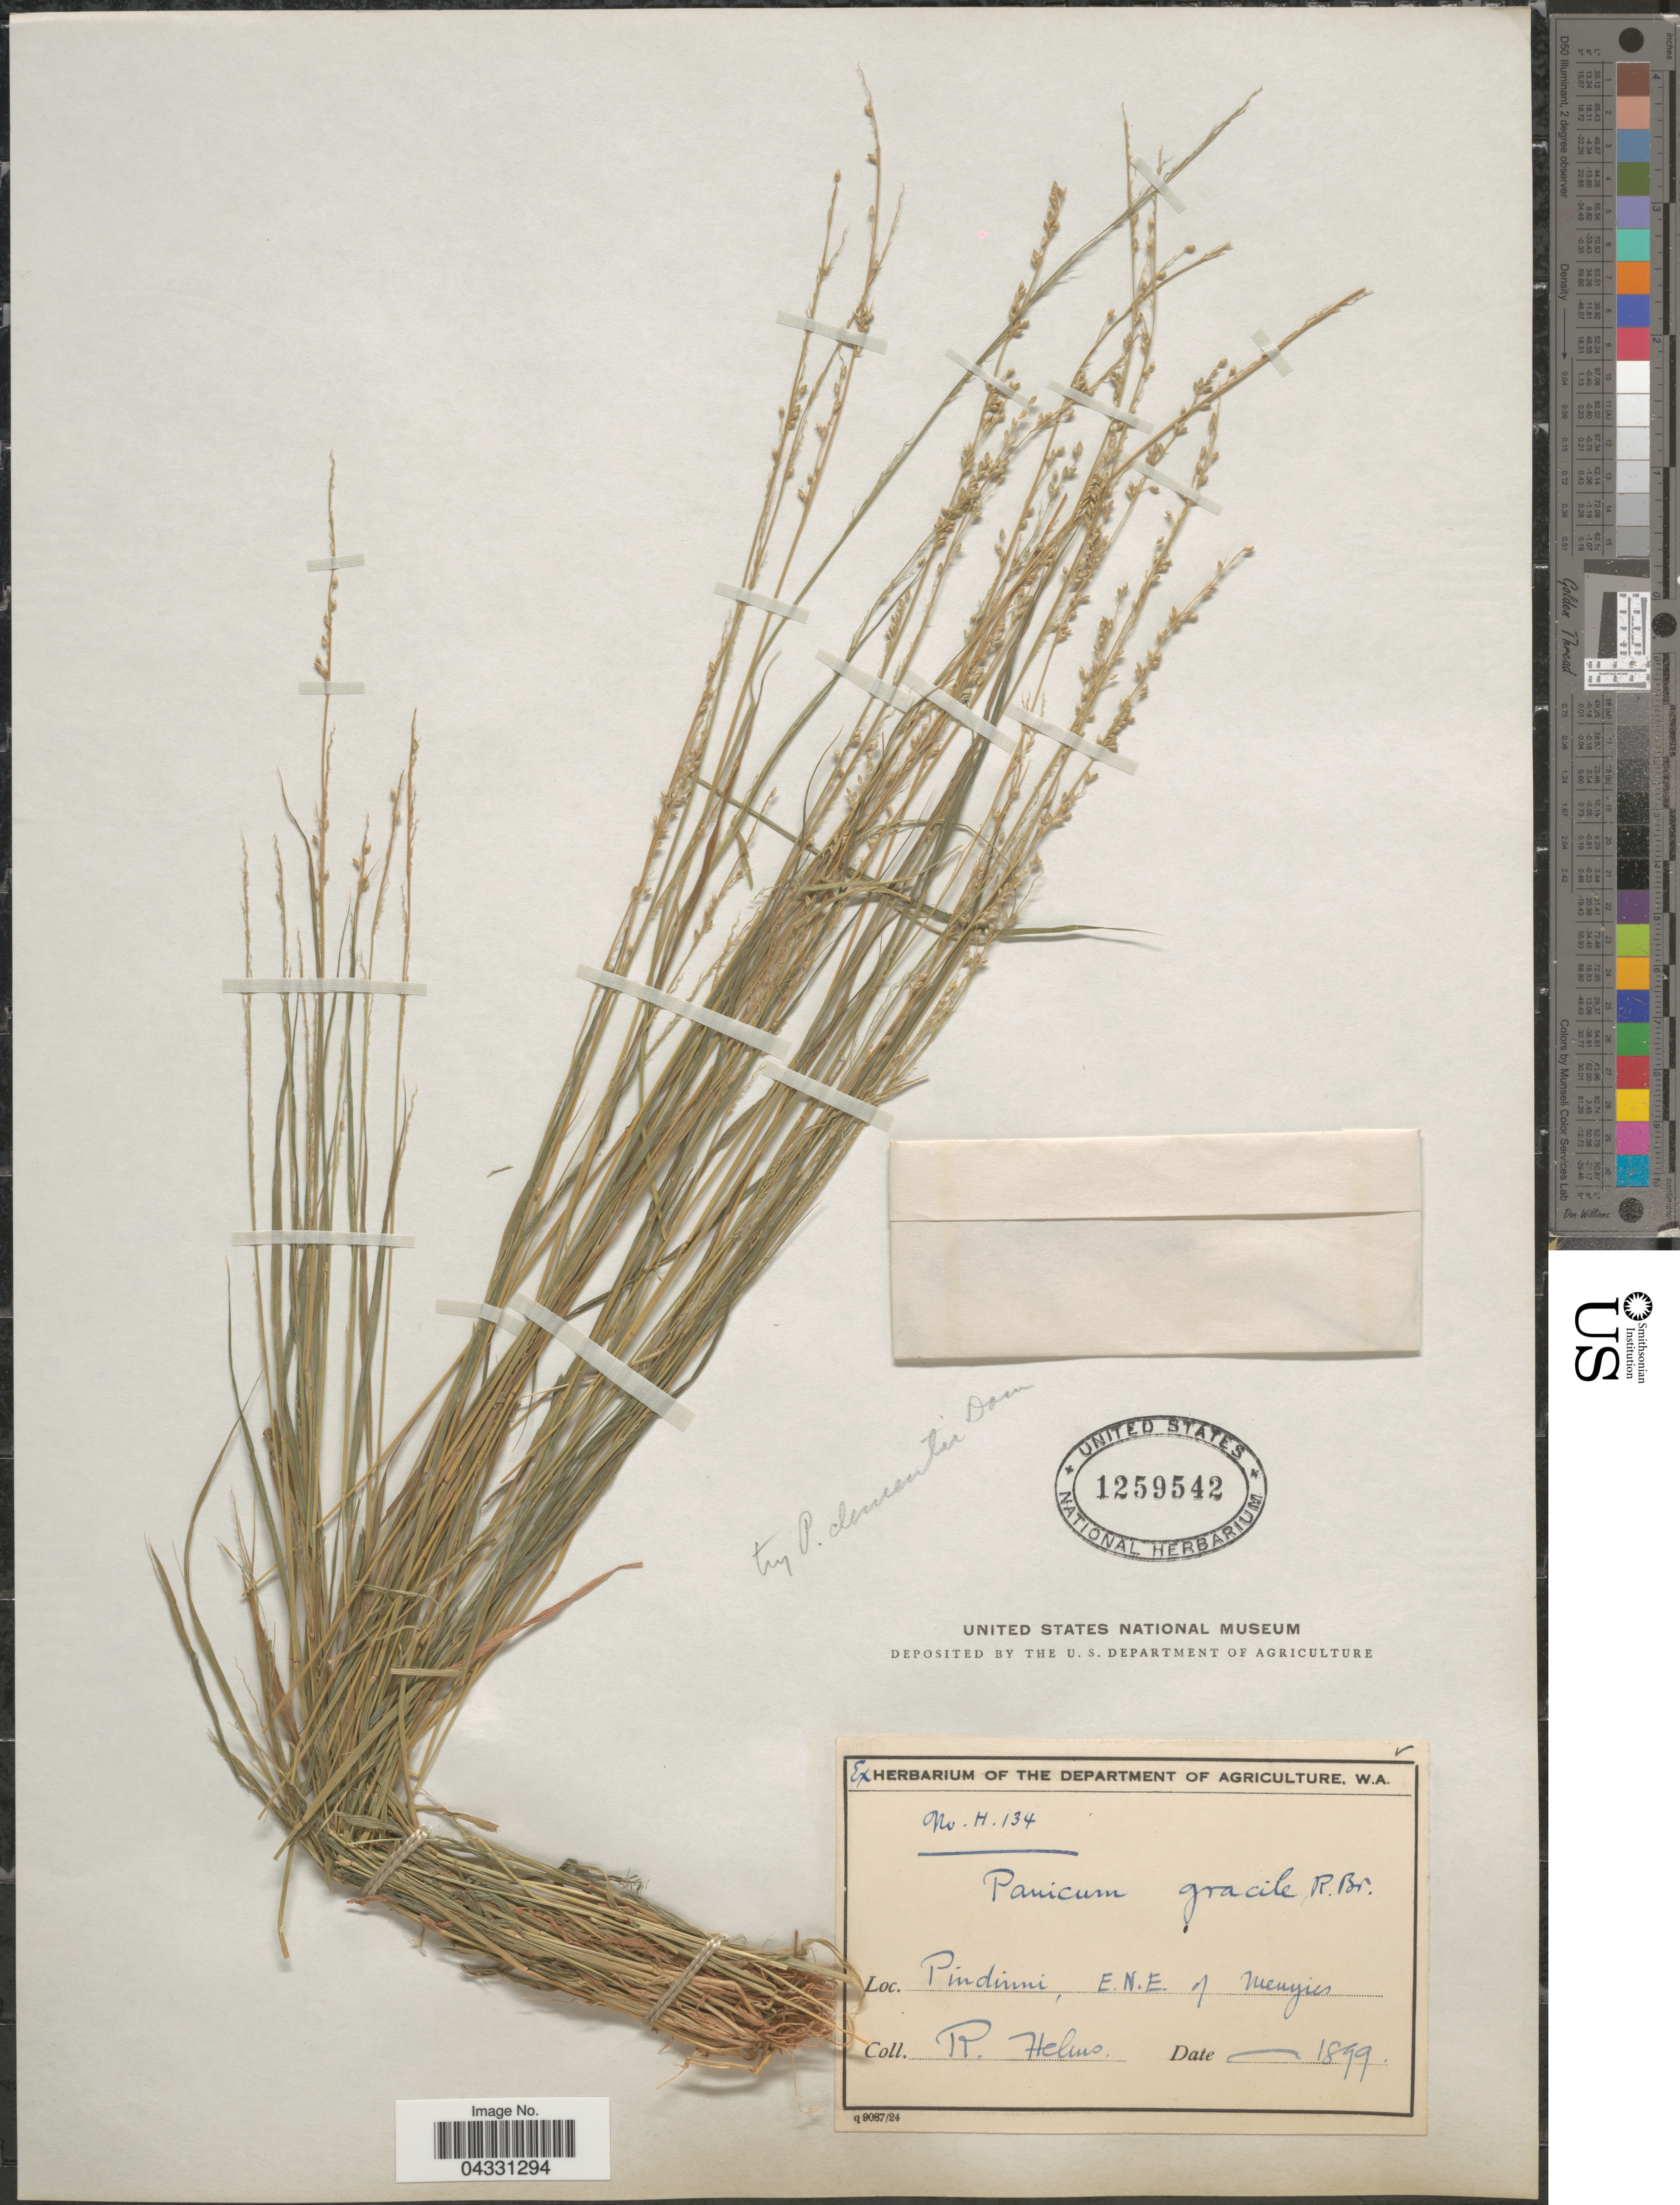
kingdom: Plantae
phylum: Tracheophyta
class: Liliopsida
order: Poales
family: Poaceae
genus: Setaria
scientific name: Setaria sp.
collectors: R. Helms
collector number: H. 134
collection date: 1899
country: Australia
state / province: Western Australia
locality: Pindinni, E.N.E. of Menzies.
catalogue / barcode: US 1259542